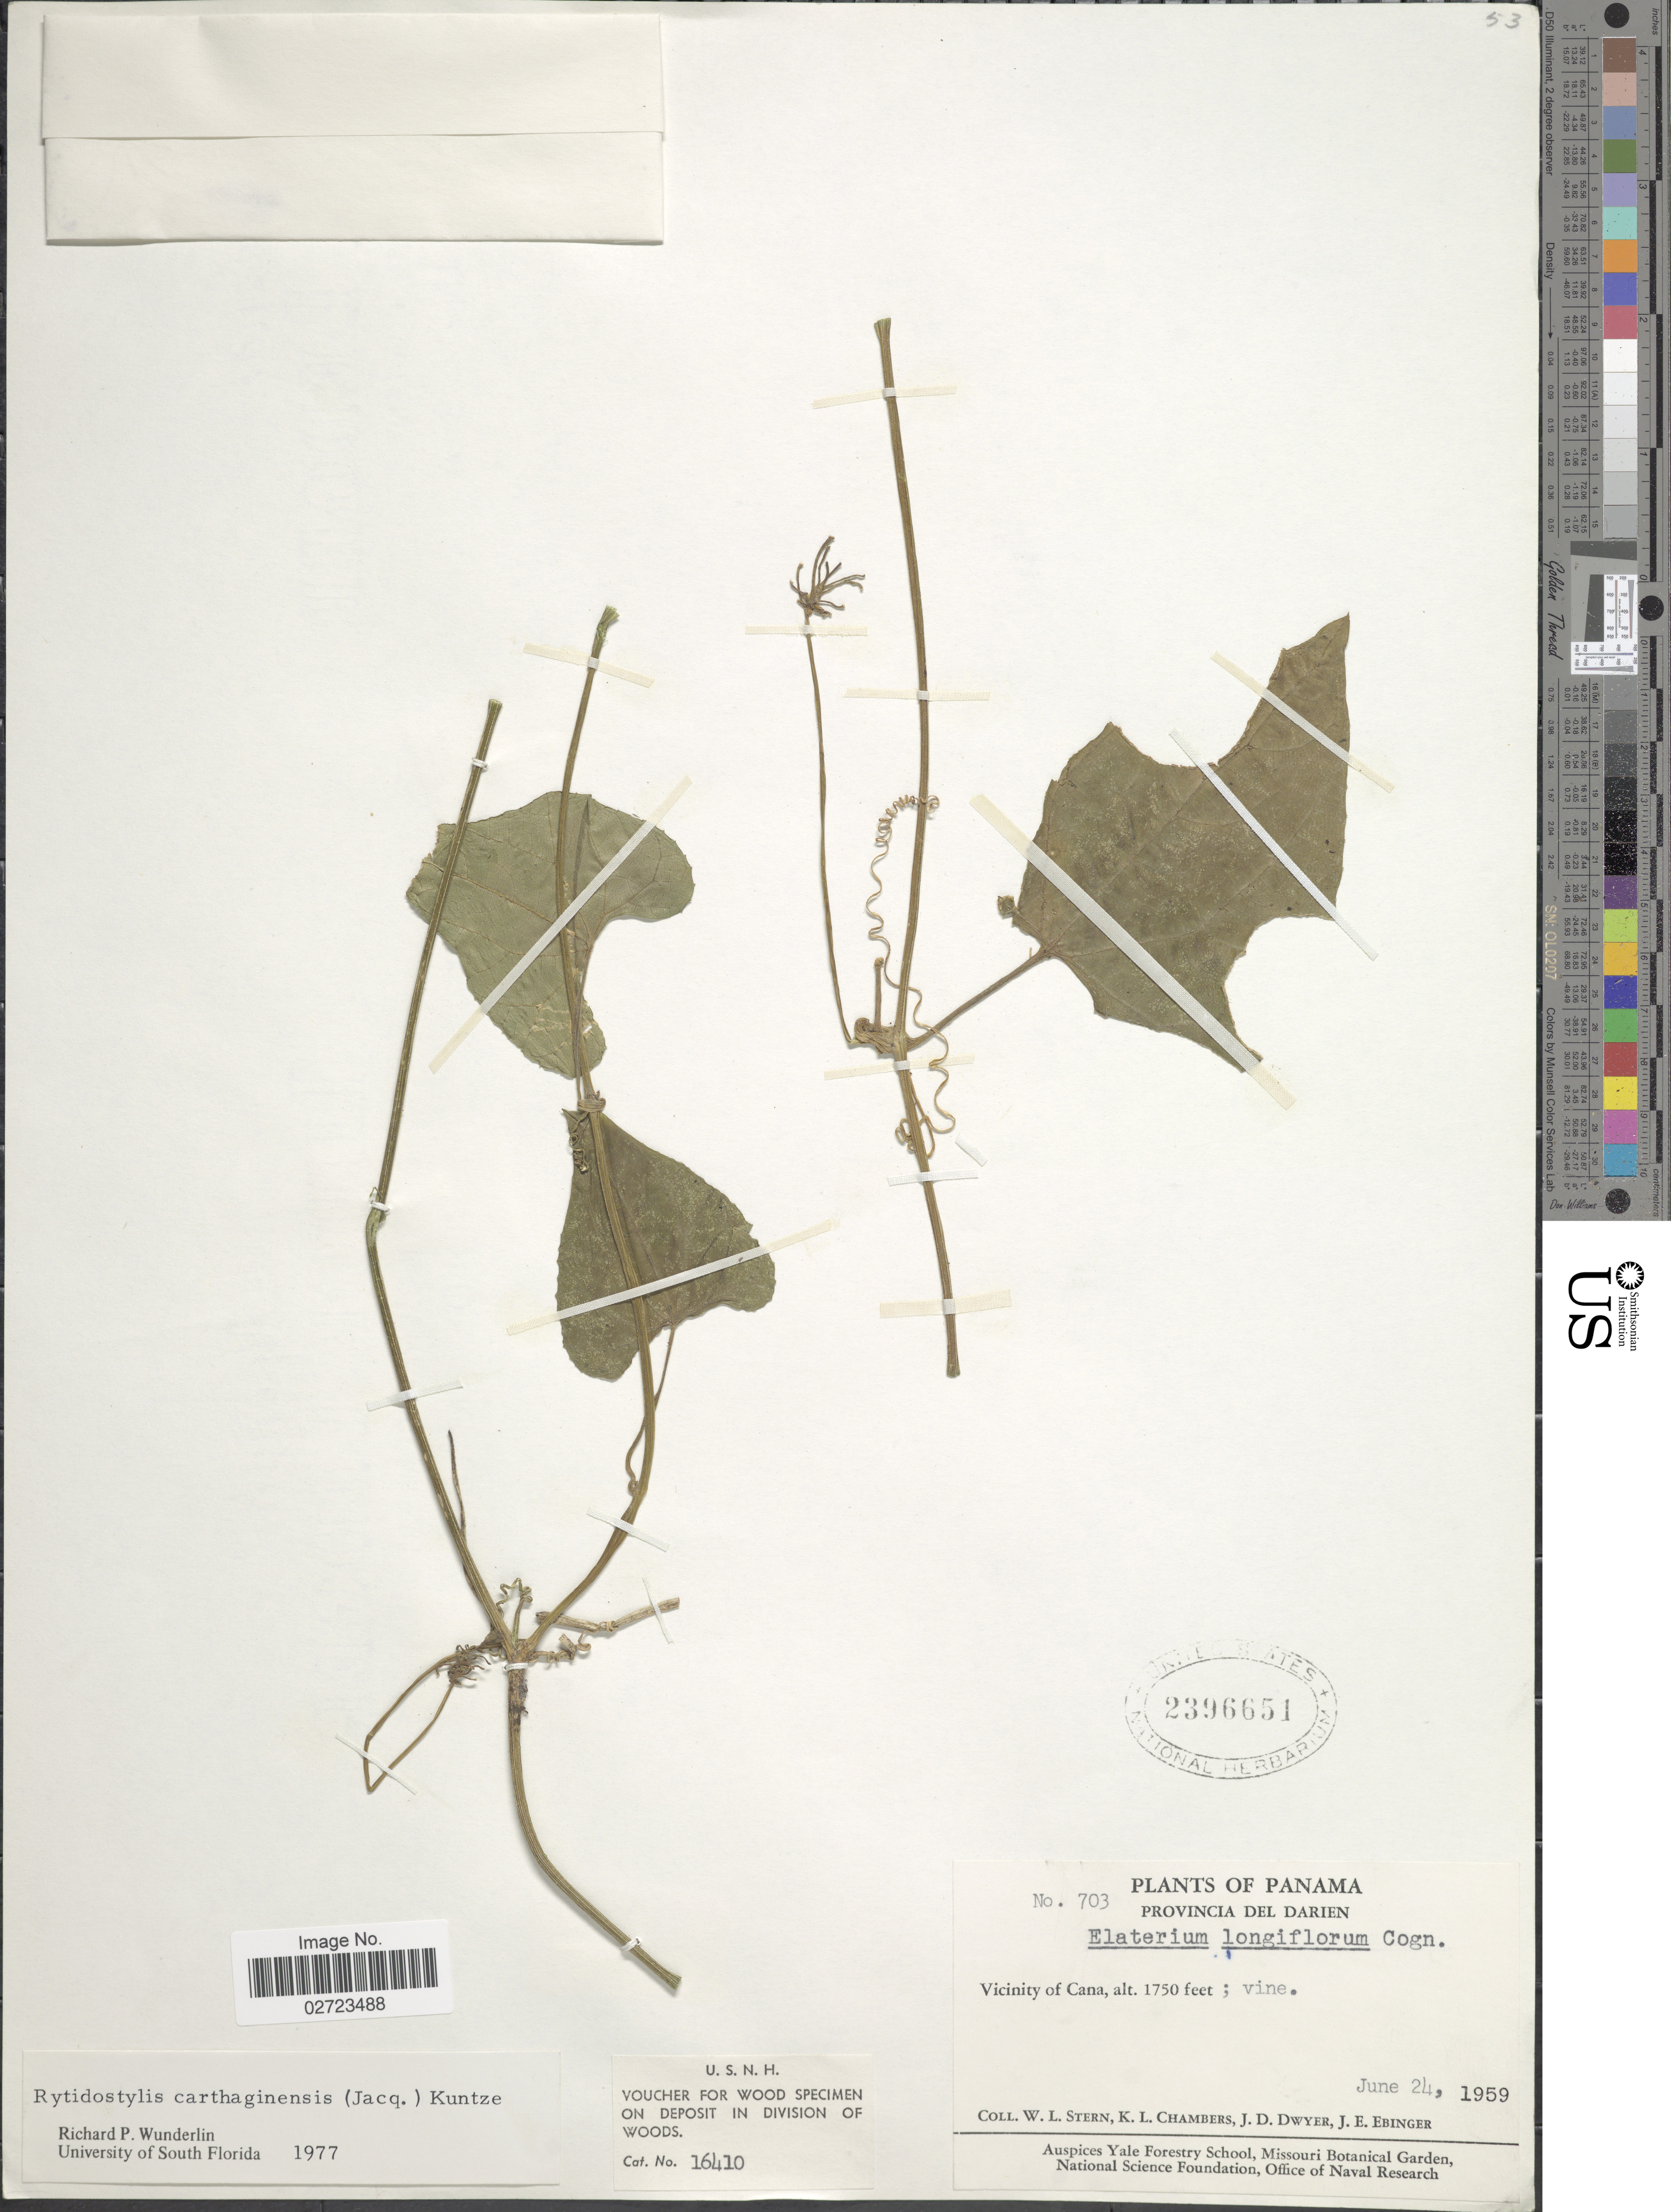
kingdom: Plantae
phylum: Tracheophyta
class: Magnoliopsida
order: Cucurbitales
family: Cucurbitaceae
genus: Cyclanthera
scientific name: Cyclanthera carthagenensis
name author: (Jacq.) H. Schaef. & S.S. Renner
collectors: W. L. Stern, K. Chambers, J. D. Dwyer & J. Ebinger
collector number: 703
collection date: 1959-06-24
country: Panama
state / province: Darién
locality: Vicinity of Cana.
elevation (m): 533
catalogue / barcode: US 2396651